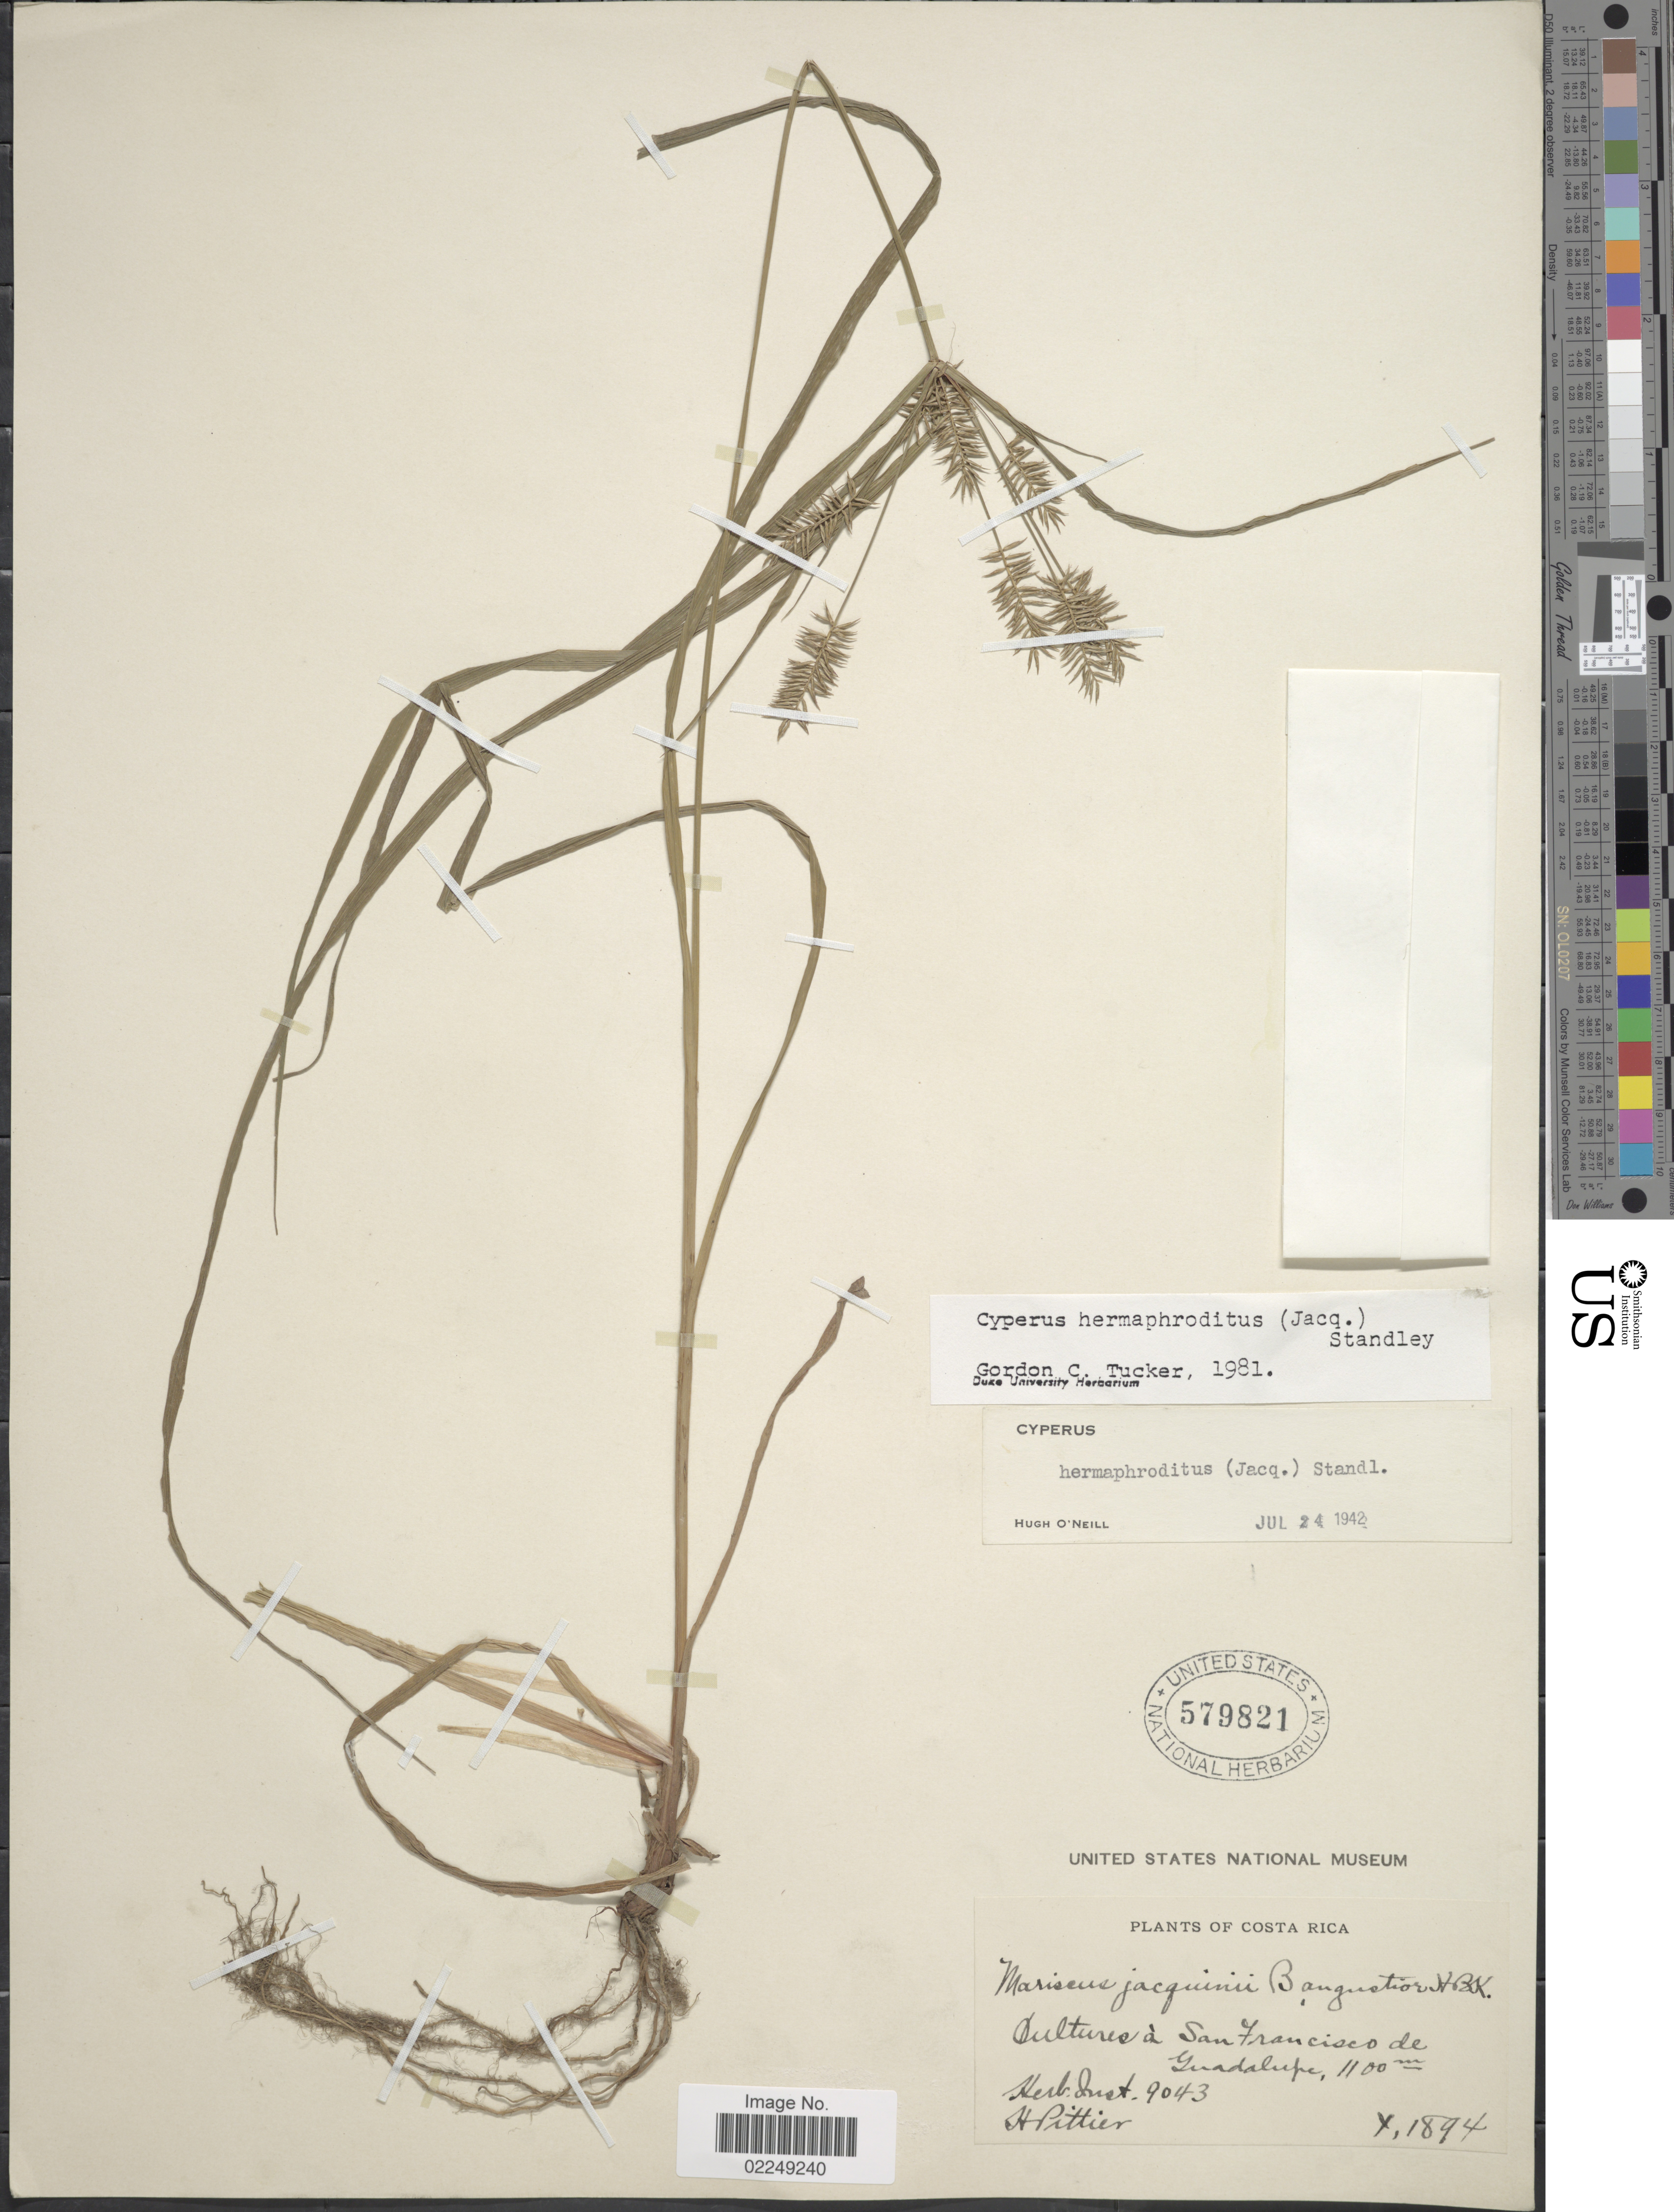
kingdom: Plantae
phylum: Tracheophyta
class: Liliopsida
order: Poales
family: Cyperaceae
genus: Cyperus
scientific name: Cyperus hermaphroditus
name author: (Jacq.) Standl.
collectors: H. F. Pittier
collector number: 9043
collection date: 1894-10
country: Costa Rica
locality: Cultures a San Francisco de Guadalupe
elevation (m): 1100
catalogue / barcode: US 579821